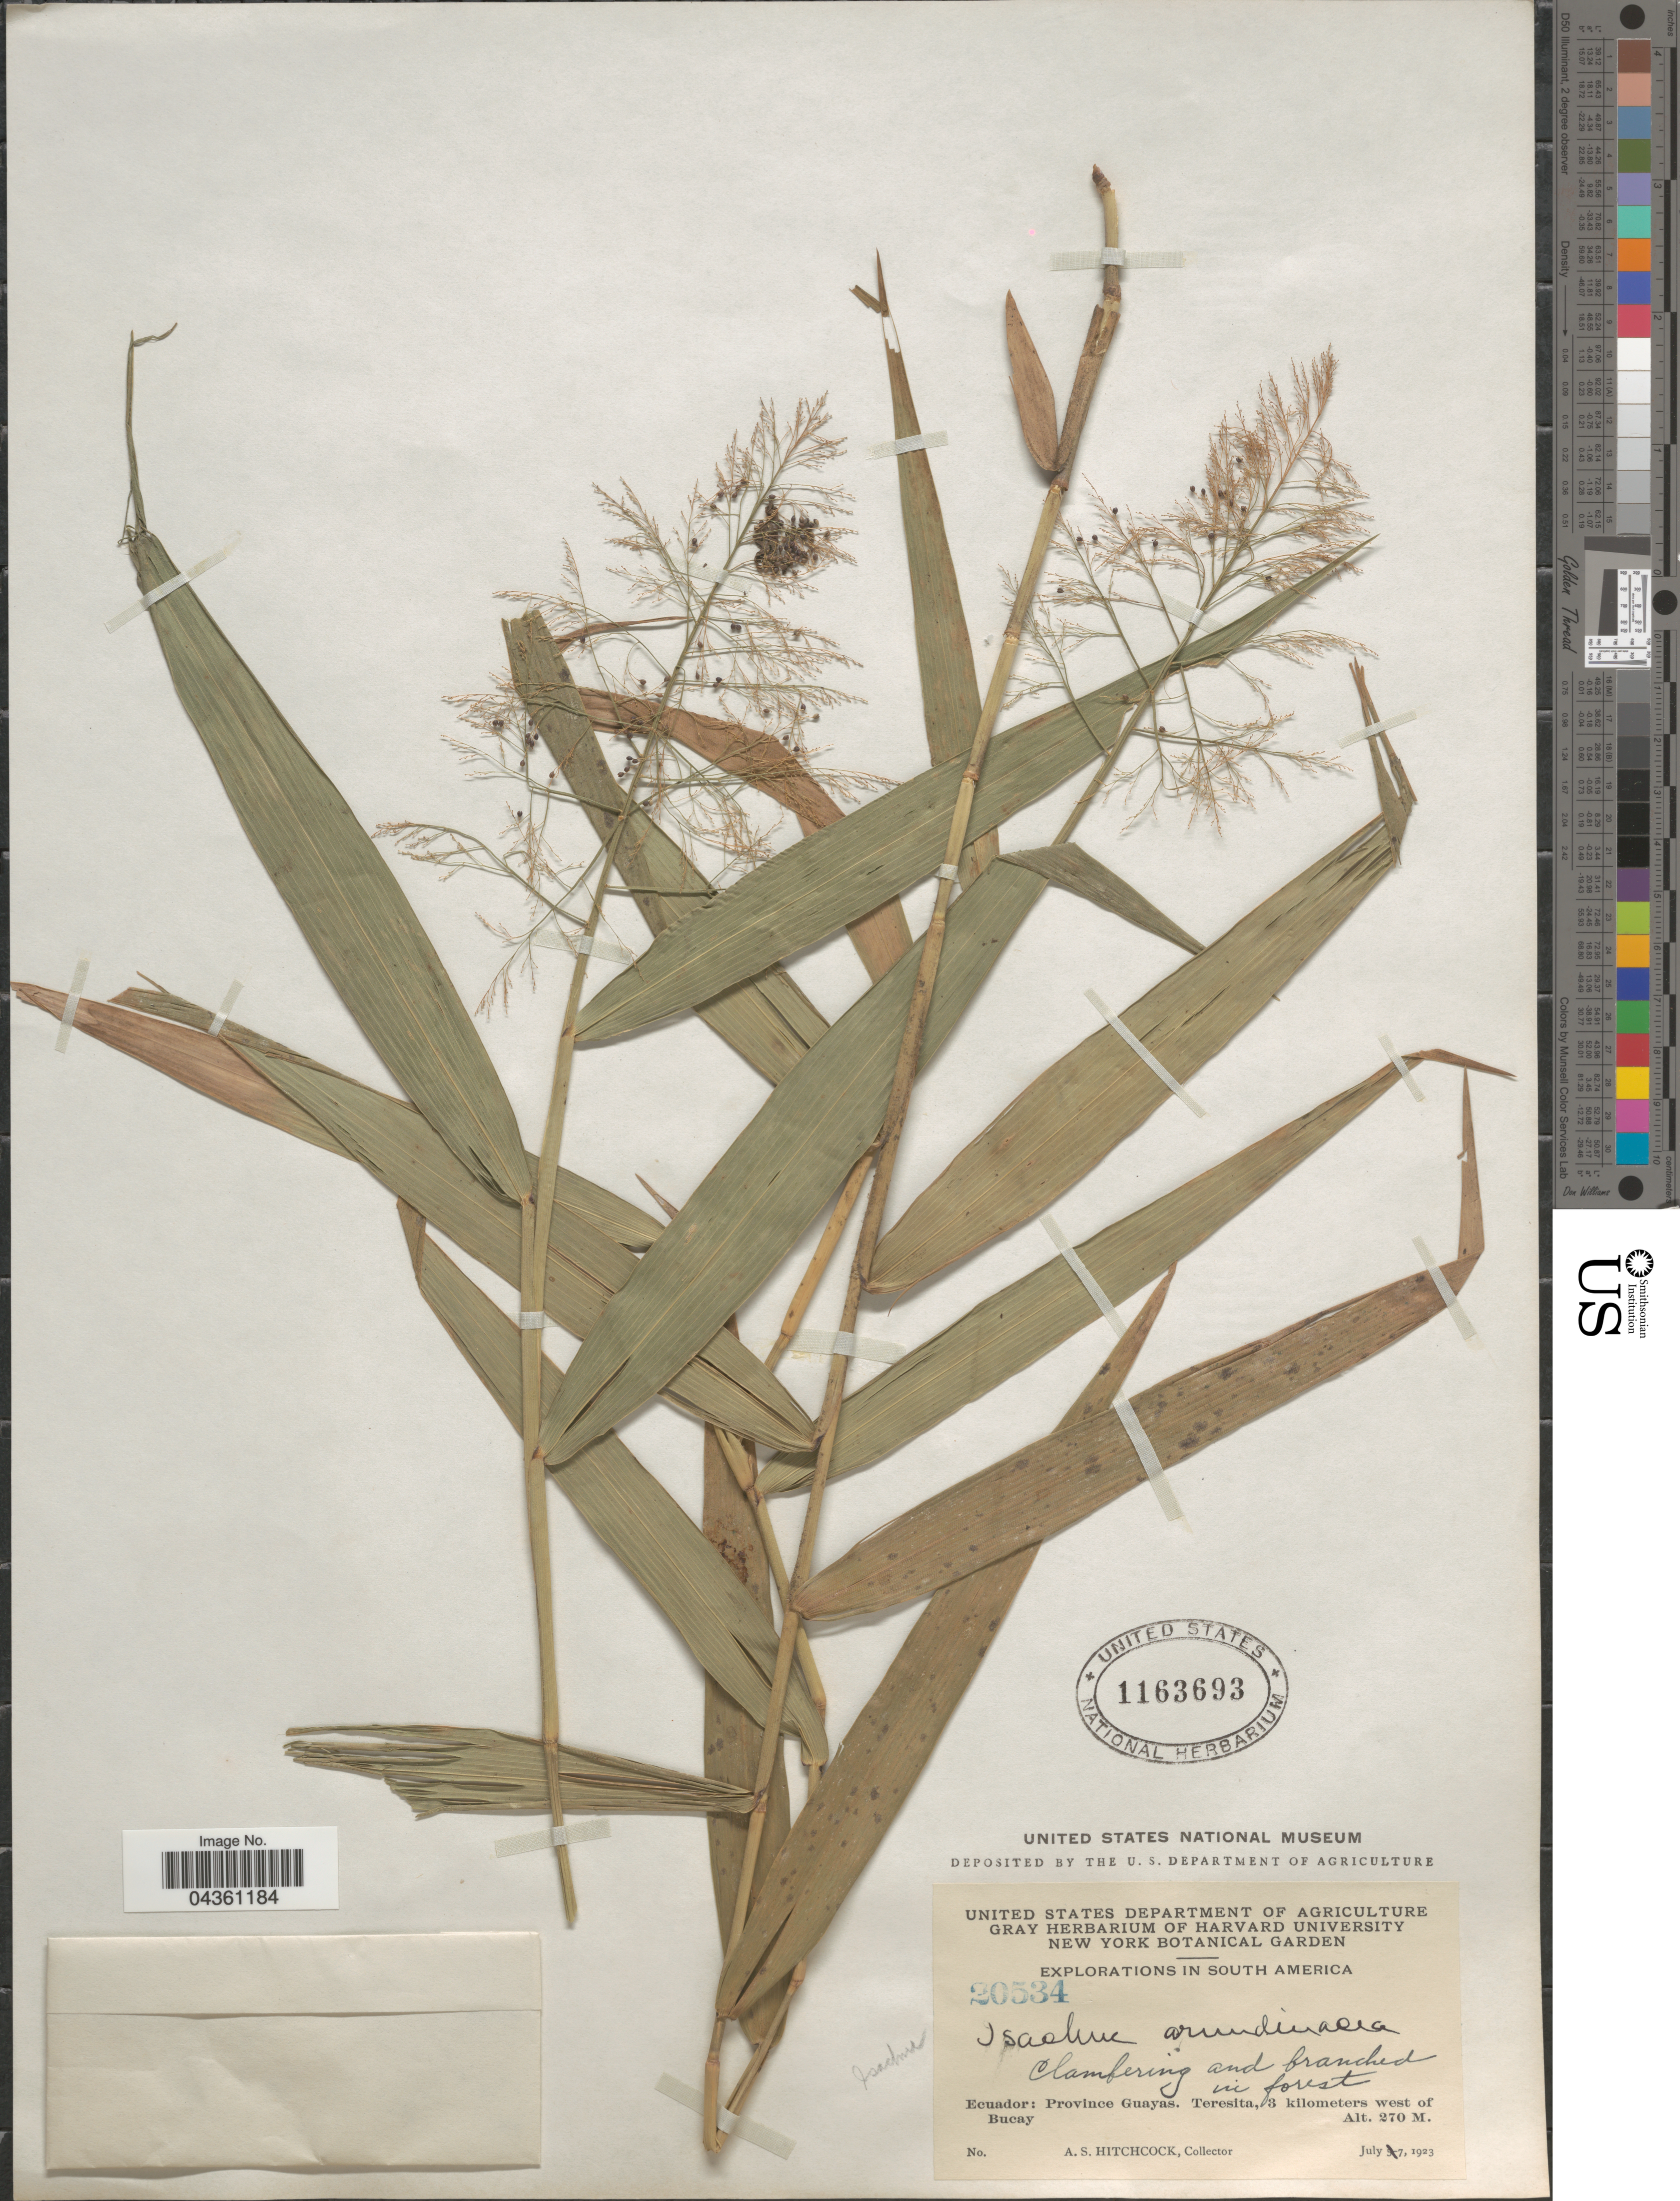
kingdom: Plantae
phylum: Tracheophyta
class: Liliopsida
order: Poales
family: Poaceae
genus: Isachne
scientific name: Isachne arundinacea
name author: (Sw.) Griseb.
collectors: A. S. Hitchcock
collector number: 20534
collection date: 1923-07-07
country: Ecuador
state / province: Guayas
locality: Explorations in South America. Teresita, 3 kilometers west of Bucay.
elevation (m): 270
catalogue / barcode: US 1163693